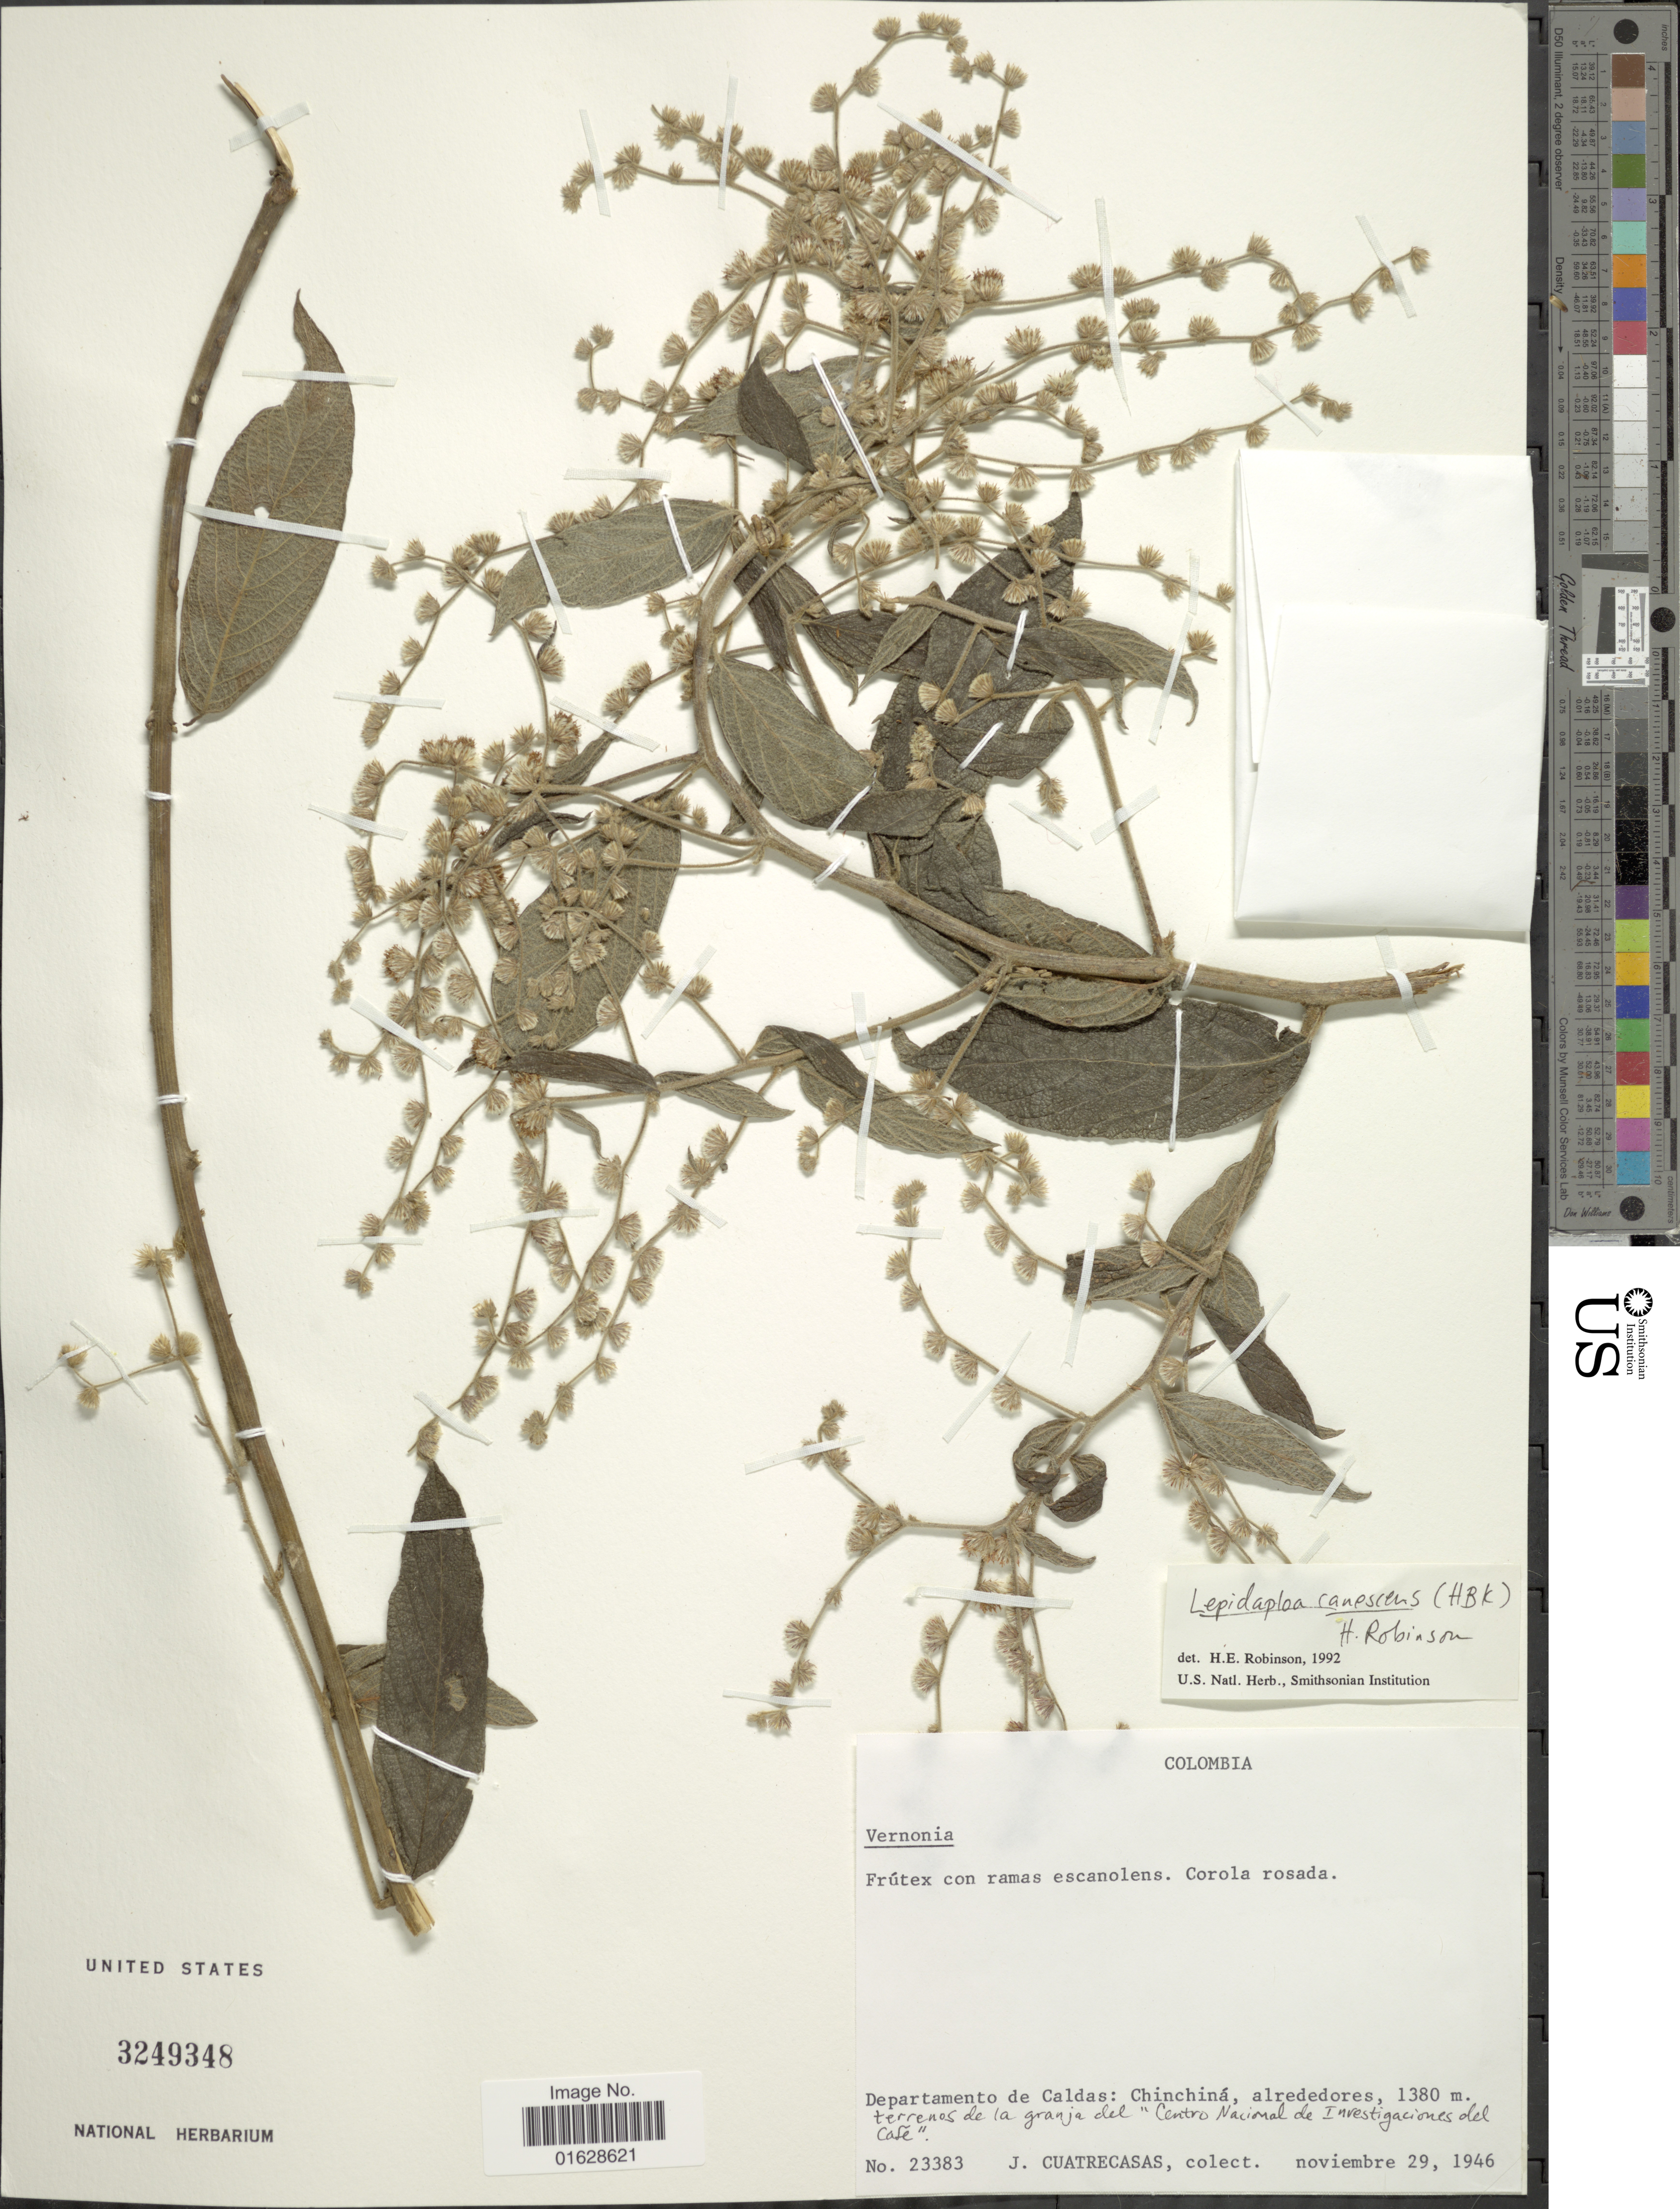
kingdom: Plantae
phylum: Tracheophyta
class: Magnoliopsida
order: Asterales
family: Asteraceae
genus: Lepidaploa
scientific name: Lepidaploa canescens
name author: (Kunth) H. Rob.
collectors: J. Cuatrecasas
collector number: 23383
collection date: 1946-11-29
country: Colombia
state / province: Caldas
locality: Colombia. Departamento de Caldas.: Chinchina, alrededores. terrenos de la granja del Centro Nacional de Investigaciones del Cafe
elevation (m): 1380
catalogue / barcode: US 3249348